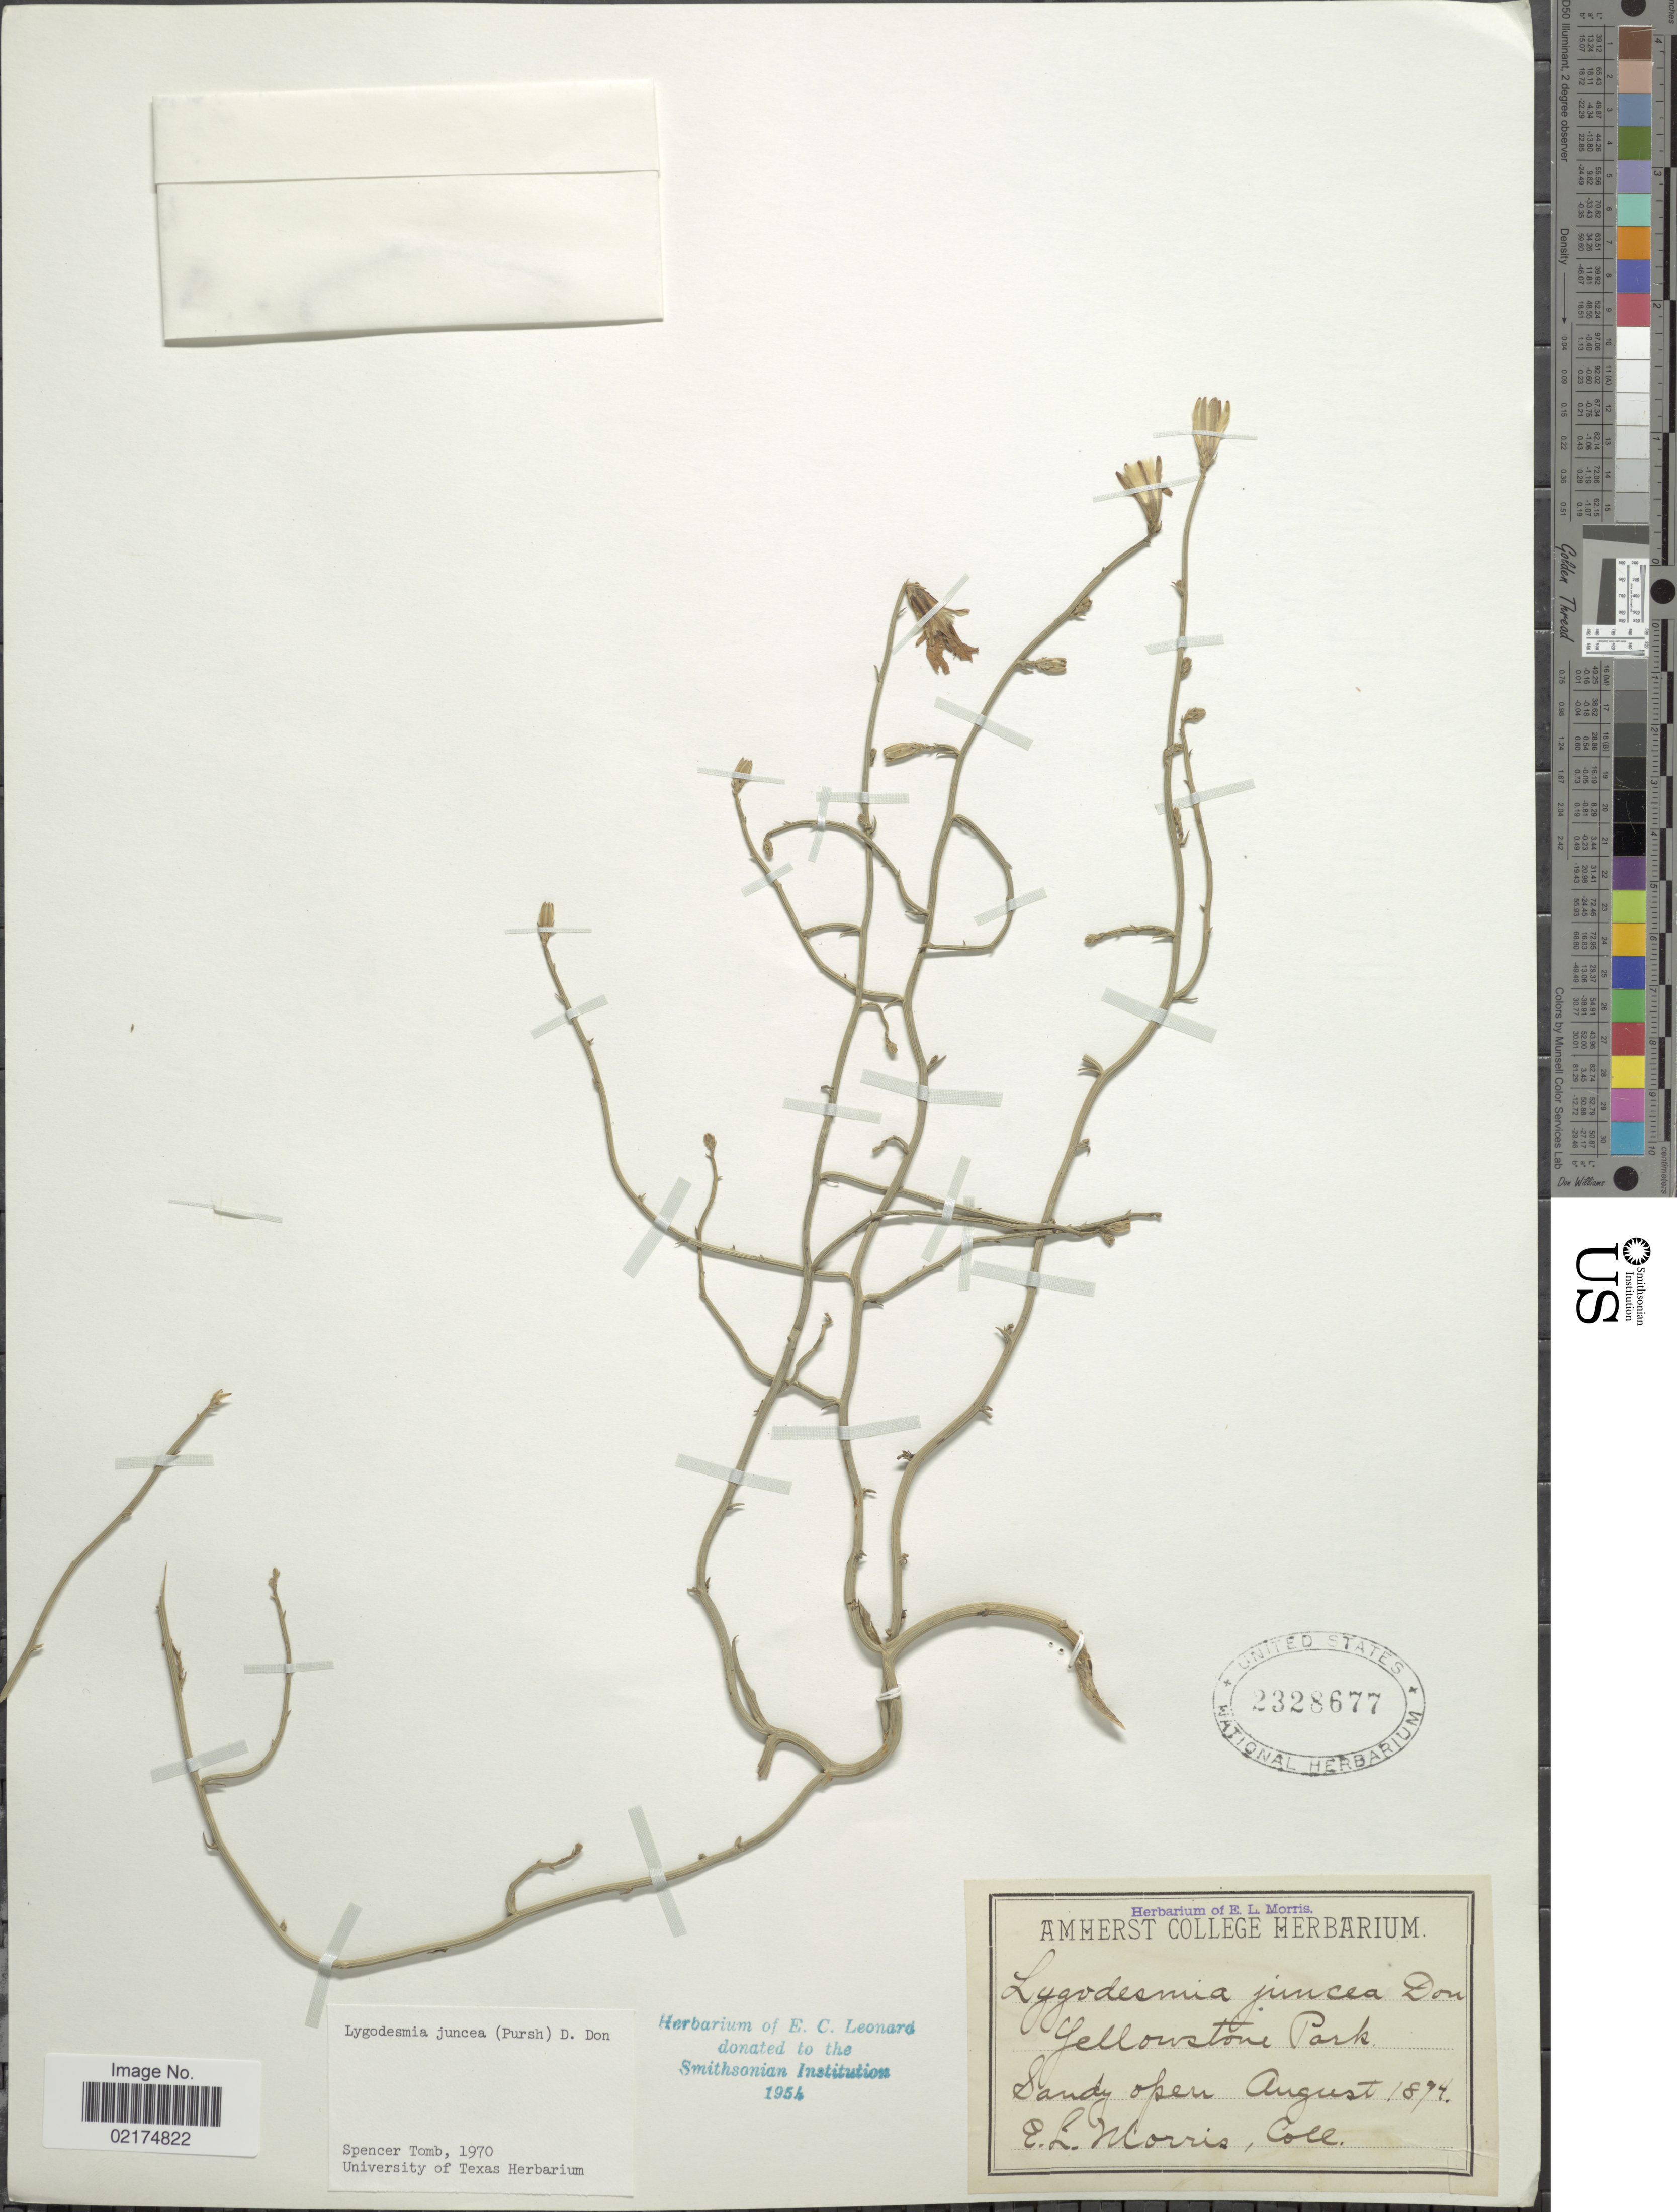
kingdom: Plantae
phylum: Tracheophyta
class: Magnoliopsida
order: Asterales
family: Asteraceae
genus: Lygodesmia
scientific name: Lygodesmia juncea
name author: D. Don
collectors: E. Morris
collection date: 1874-08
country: United States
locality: Yellowstone Park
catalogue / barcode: US 2328677